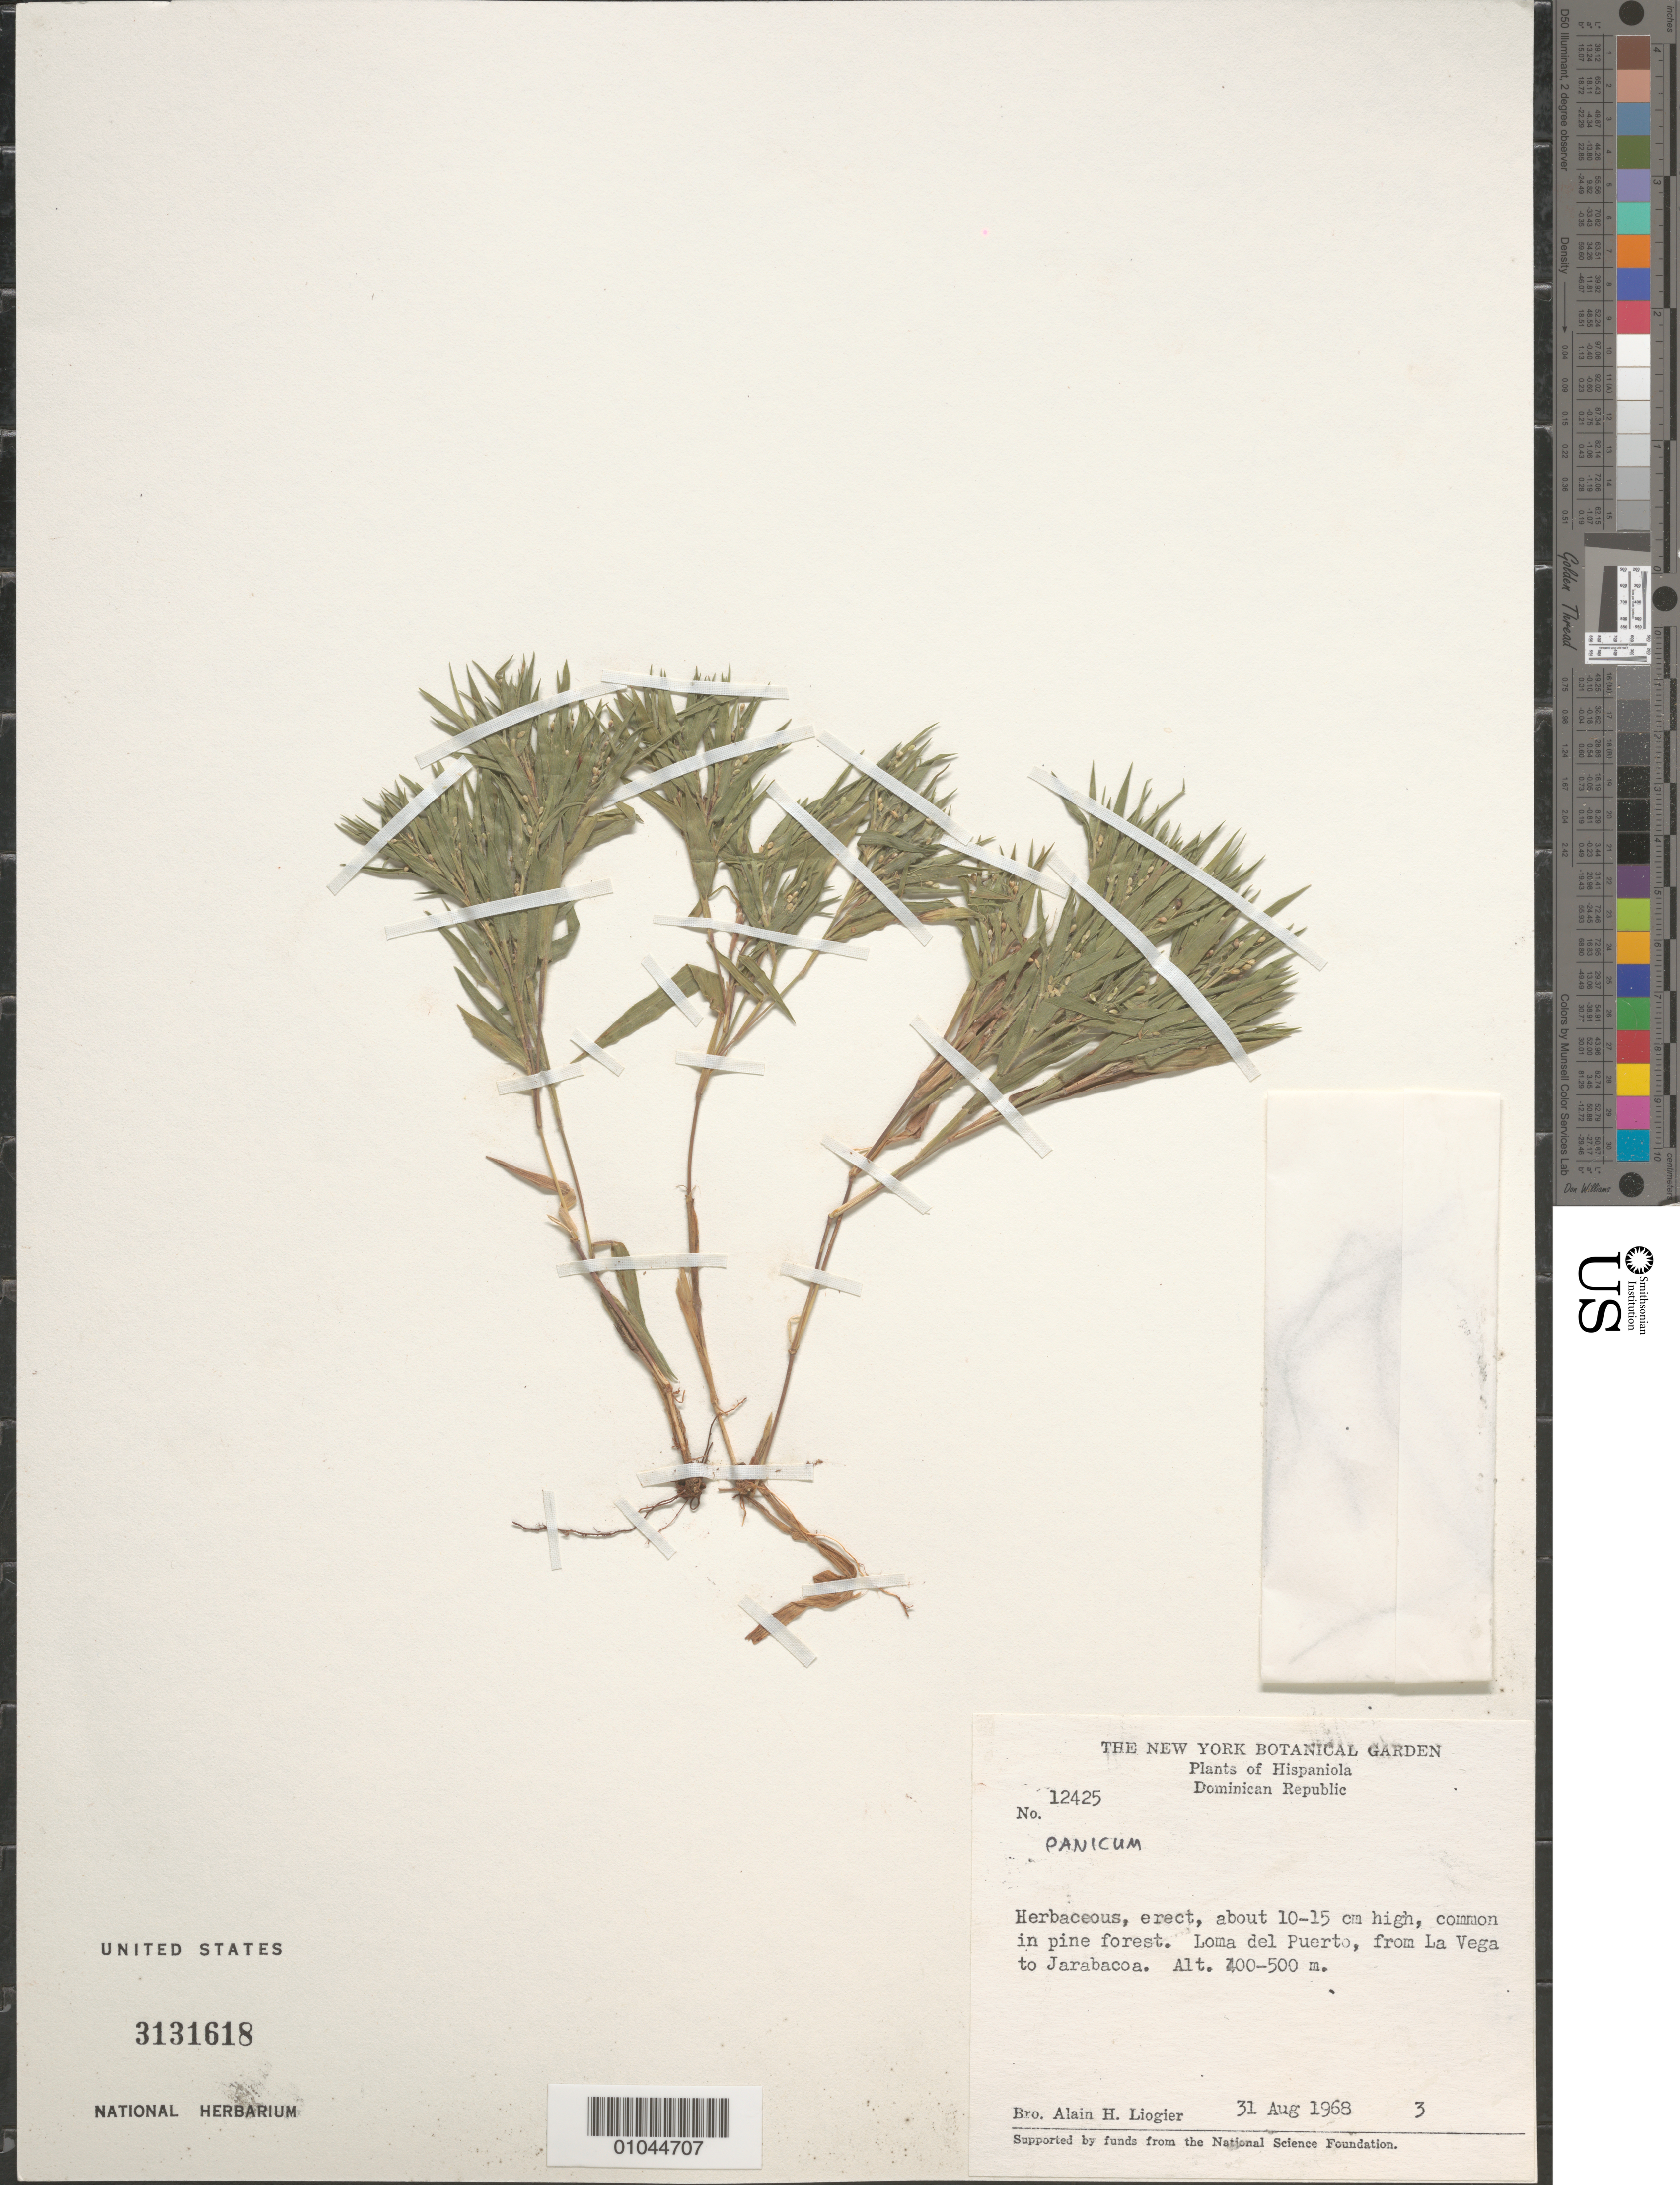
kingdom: Plantae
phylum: Tracheophyta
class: Liliopsida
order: Poales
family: Poaceae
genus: Panicum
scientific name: Panicum sp.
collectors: A. H. Liogier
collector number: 12425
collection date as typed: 31 Aug 1968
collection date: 1968-08-31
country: Dominican Republic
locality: Loma del Puerto, from La Vega to Jarabacoa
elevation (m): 400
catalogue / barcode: US 3131618